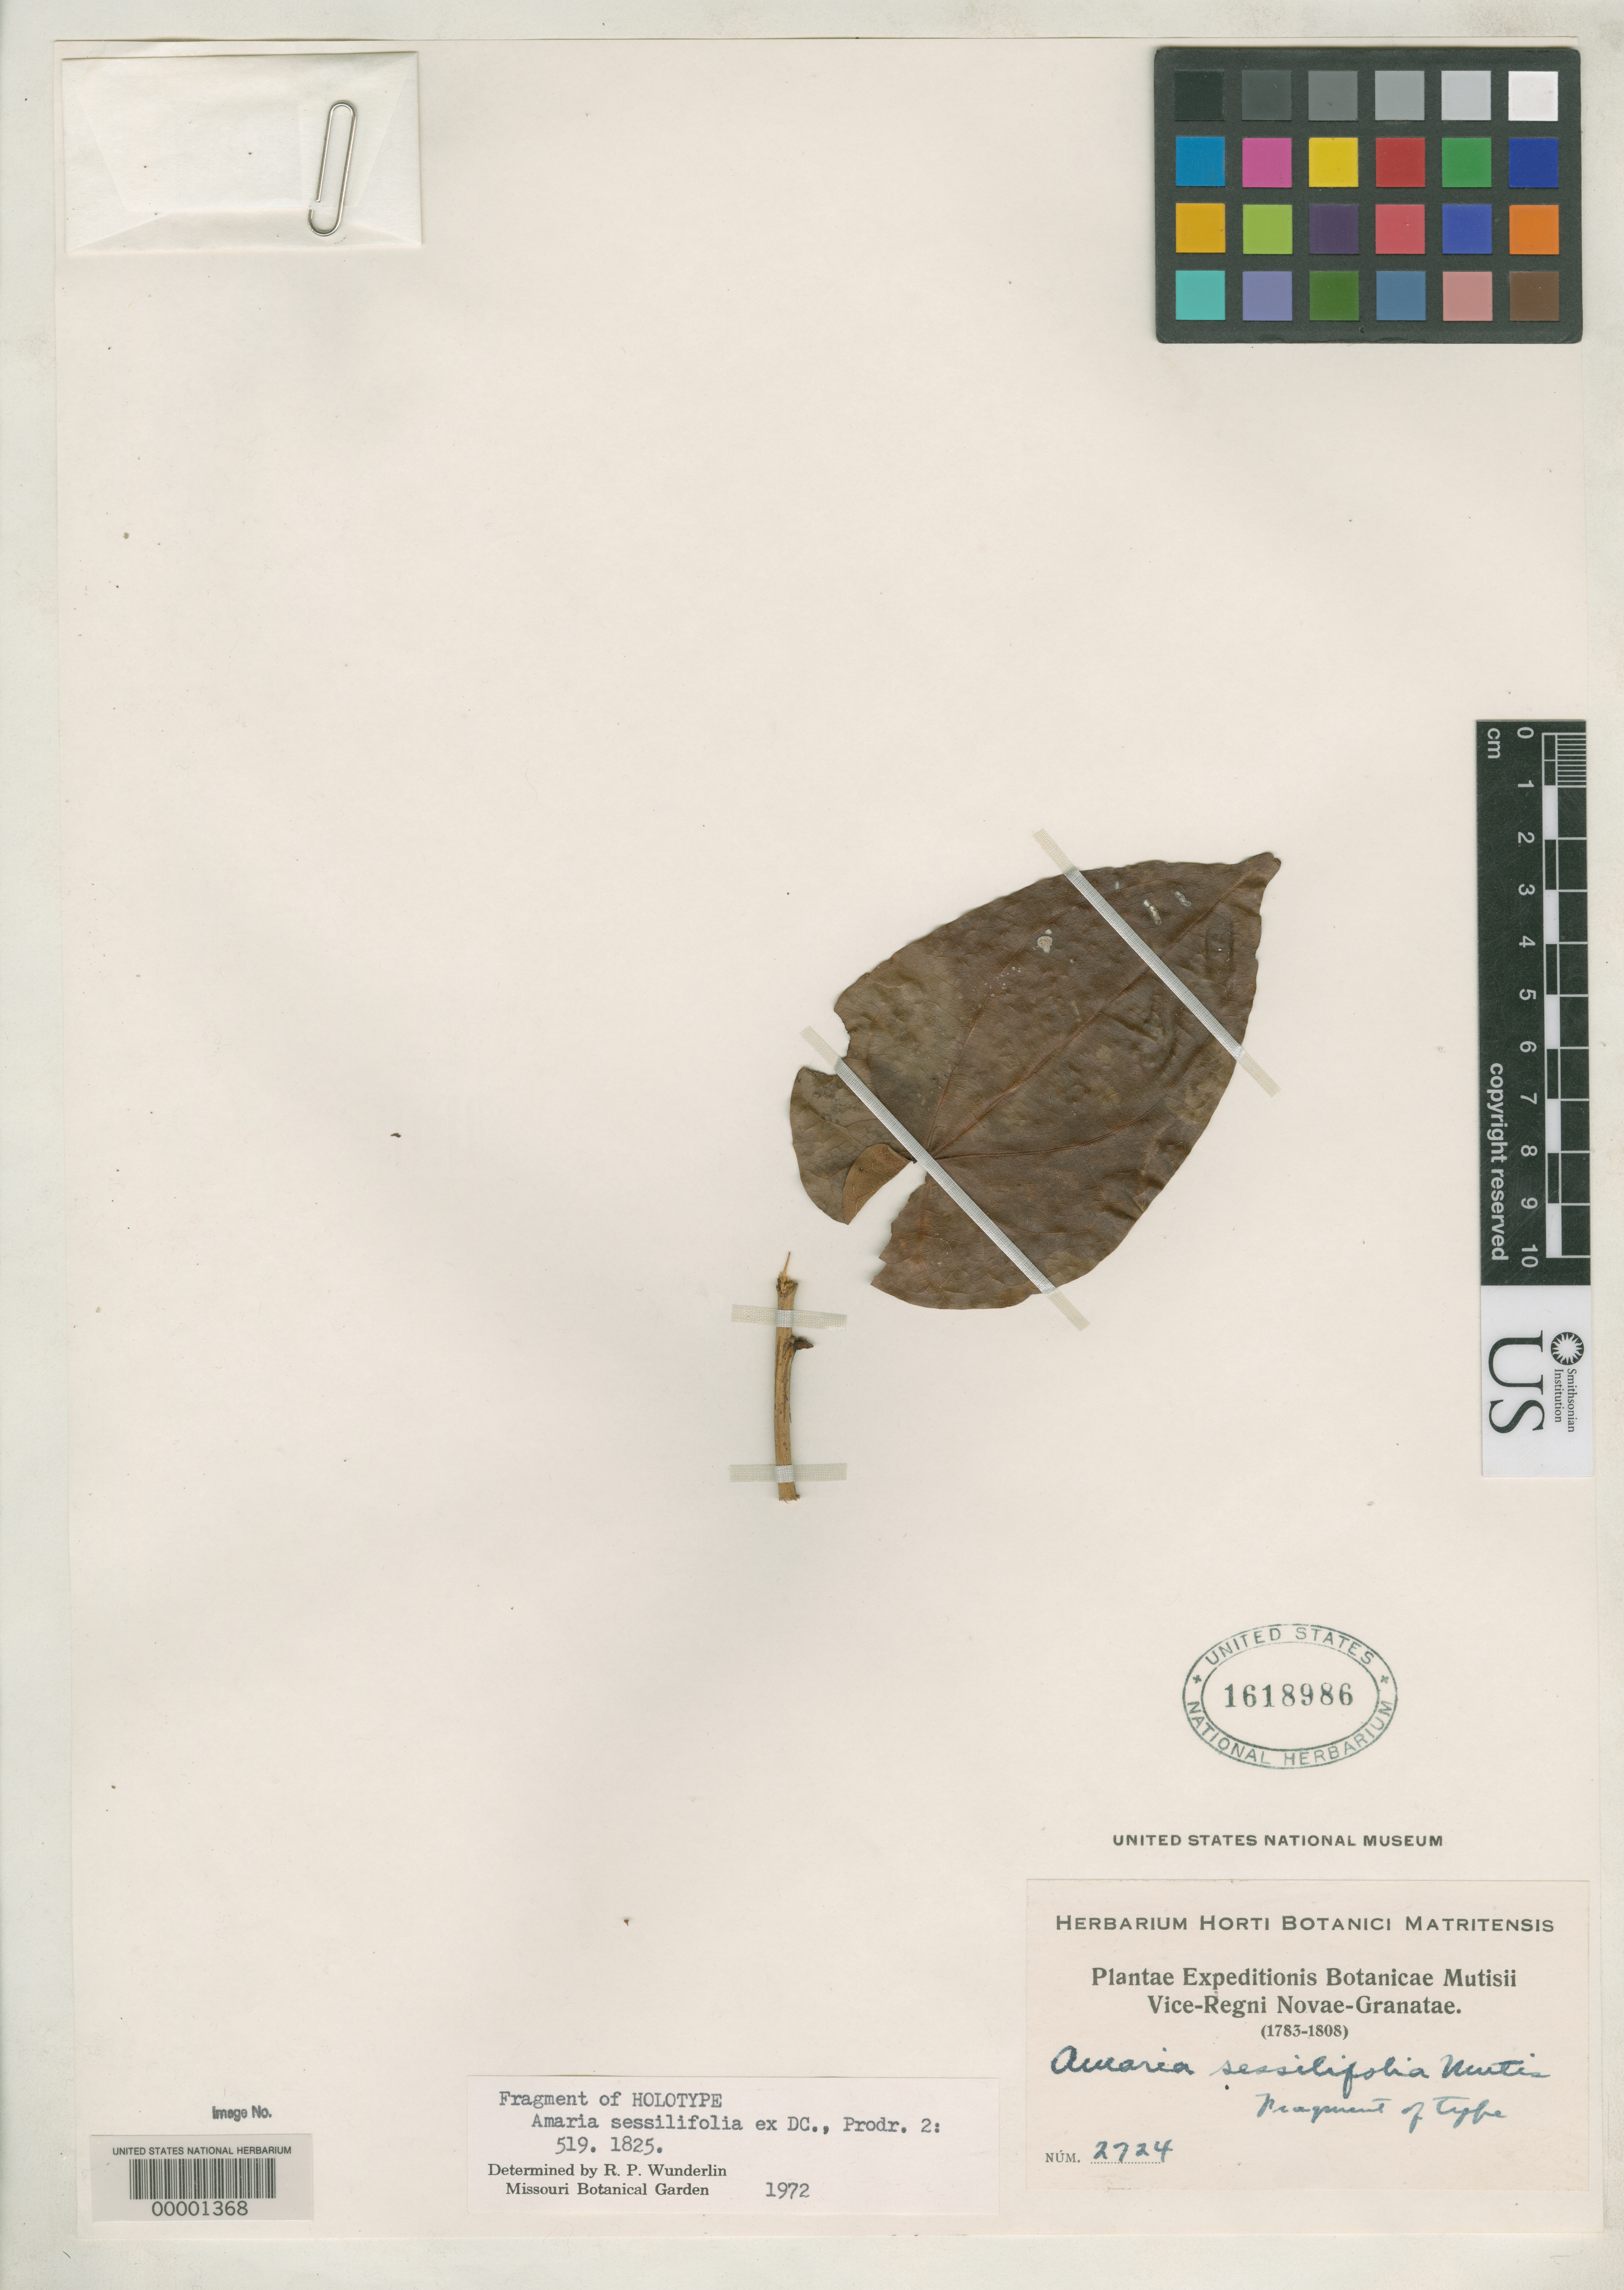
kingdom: Plantae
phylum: Tracheophyta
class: Magnoliopsida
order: Fabales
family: Fabaceae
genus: Amaria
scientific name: Amaria sessilifolia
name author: S. Mutis ex DC.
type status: Isotype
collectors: J. C. B. Mutis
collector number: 2724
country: Colombia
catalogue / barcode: US 1618986